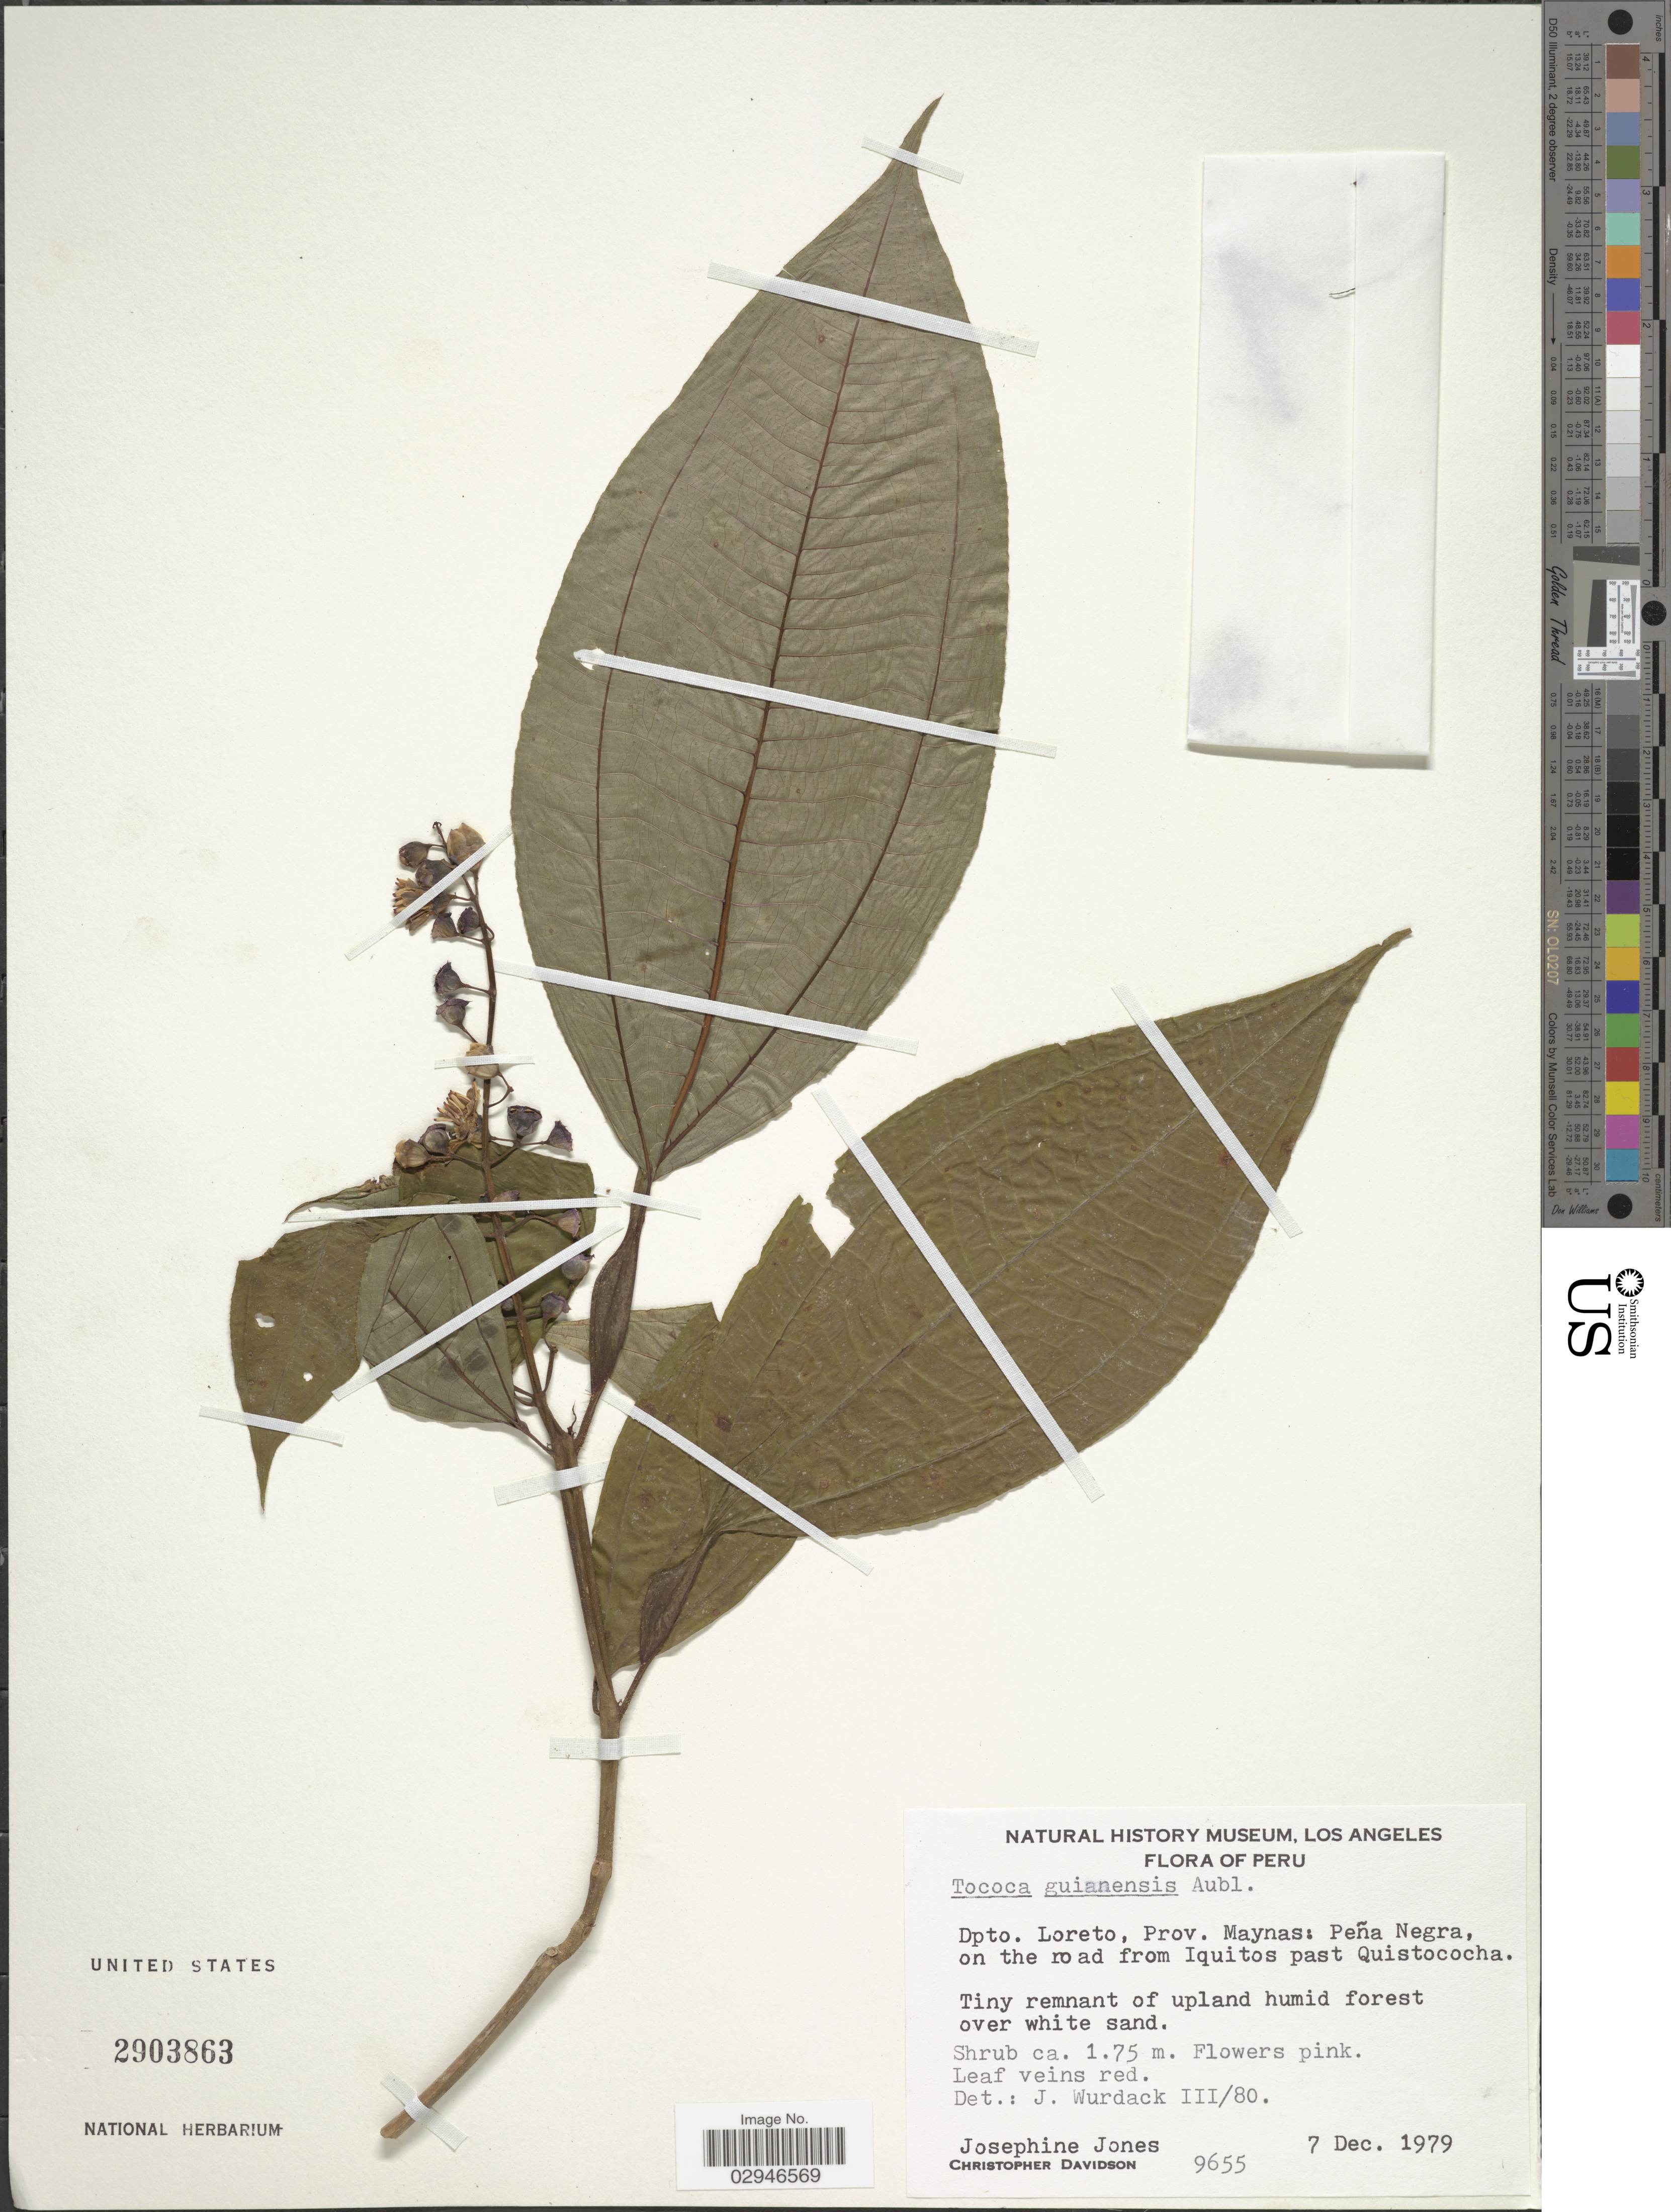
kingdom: Plantae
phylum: Tracheophyta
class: Magnoliopsida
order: Myrtales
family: Melastomataceae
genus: Tococa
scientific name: Tococa guianensis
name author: Aubl.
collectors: J. Jones & C. Davidson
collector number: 9655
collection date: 1979-12-07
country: Peru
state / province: Loreto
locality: Dpto. Loreto, Prov. Maynas, Peña Negra, on the road from Iquitos past Quistococha.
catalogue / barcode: US 2903863